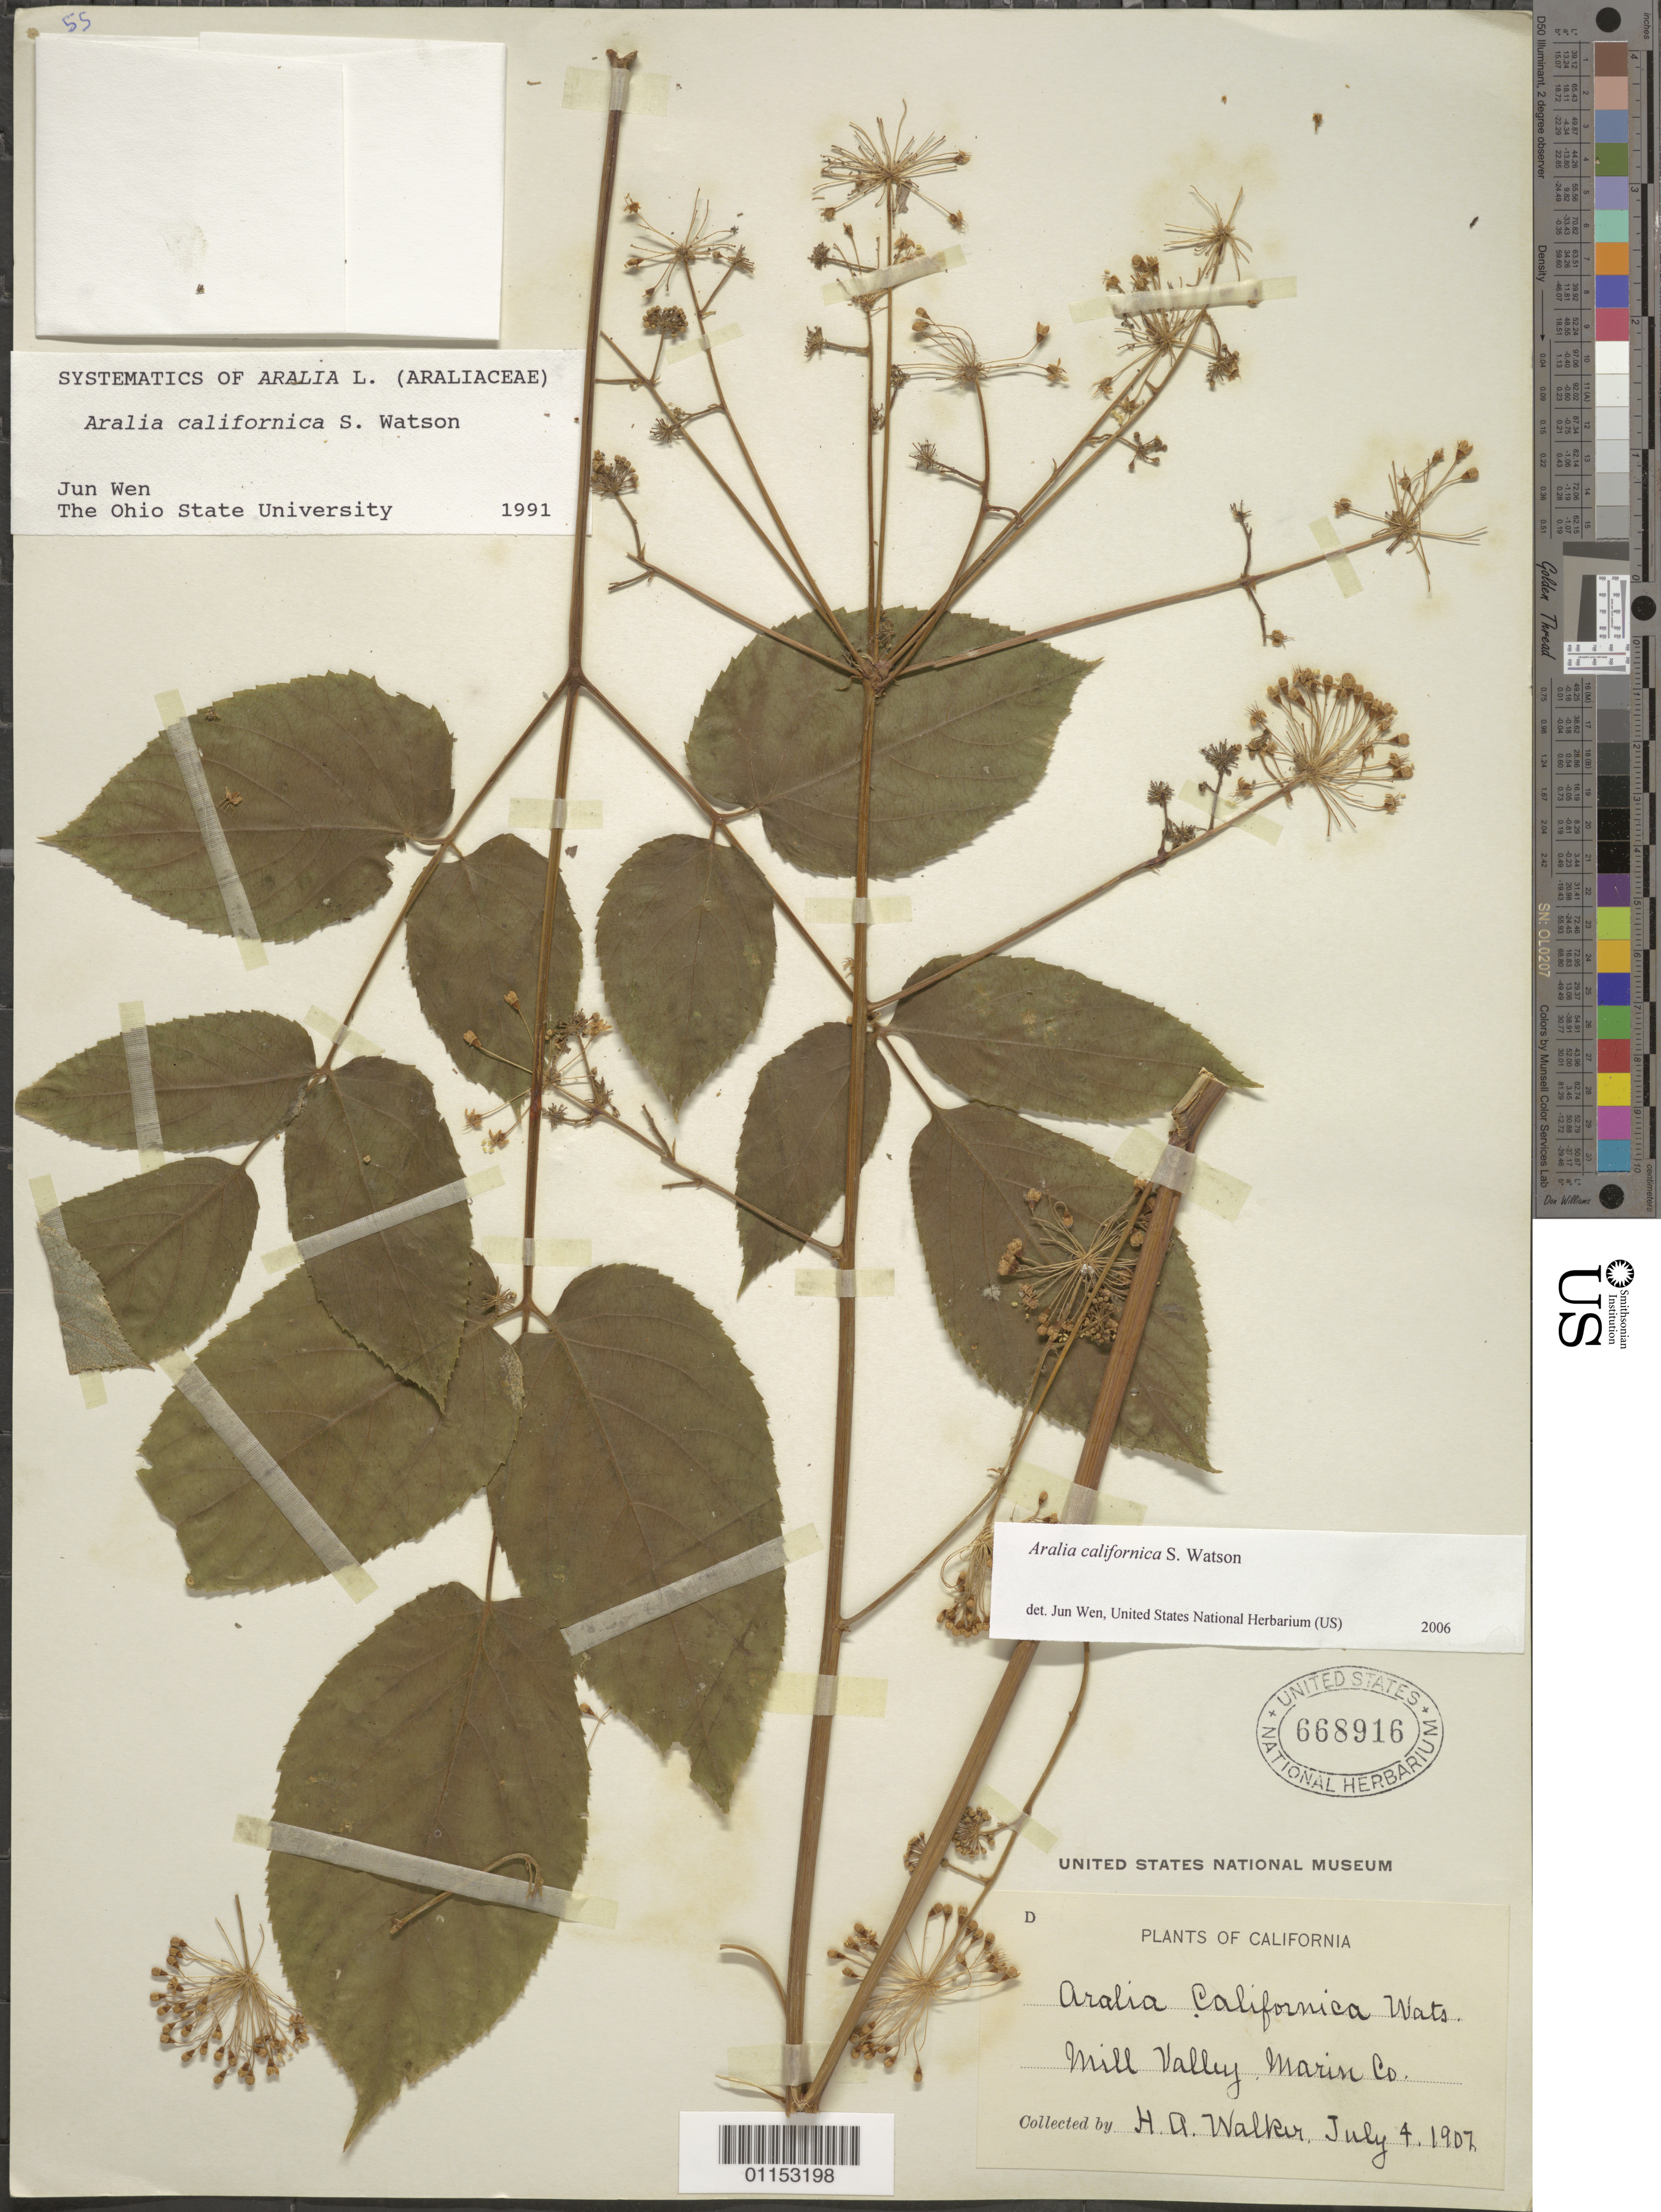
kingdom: Plantae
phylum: Tracheophyta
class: Magnoliopsida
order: Apiales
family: Araliaceae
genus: Aralia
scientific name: Aralia californica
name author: S. Watson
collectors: H. Walker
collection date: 1907-07-04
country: United States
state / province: California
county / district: Marin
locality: Mill Valley.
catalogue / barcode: US 668916